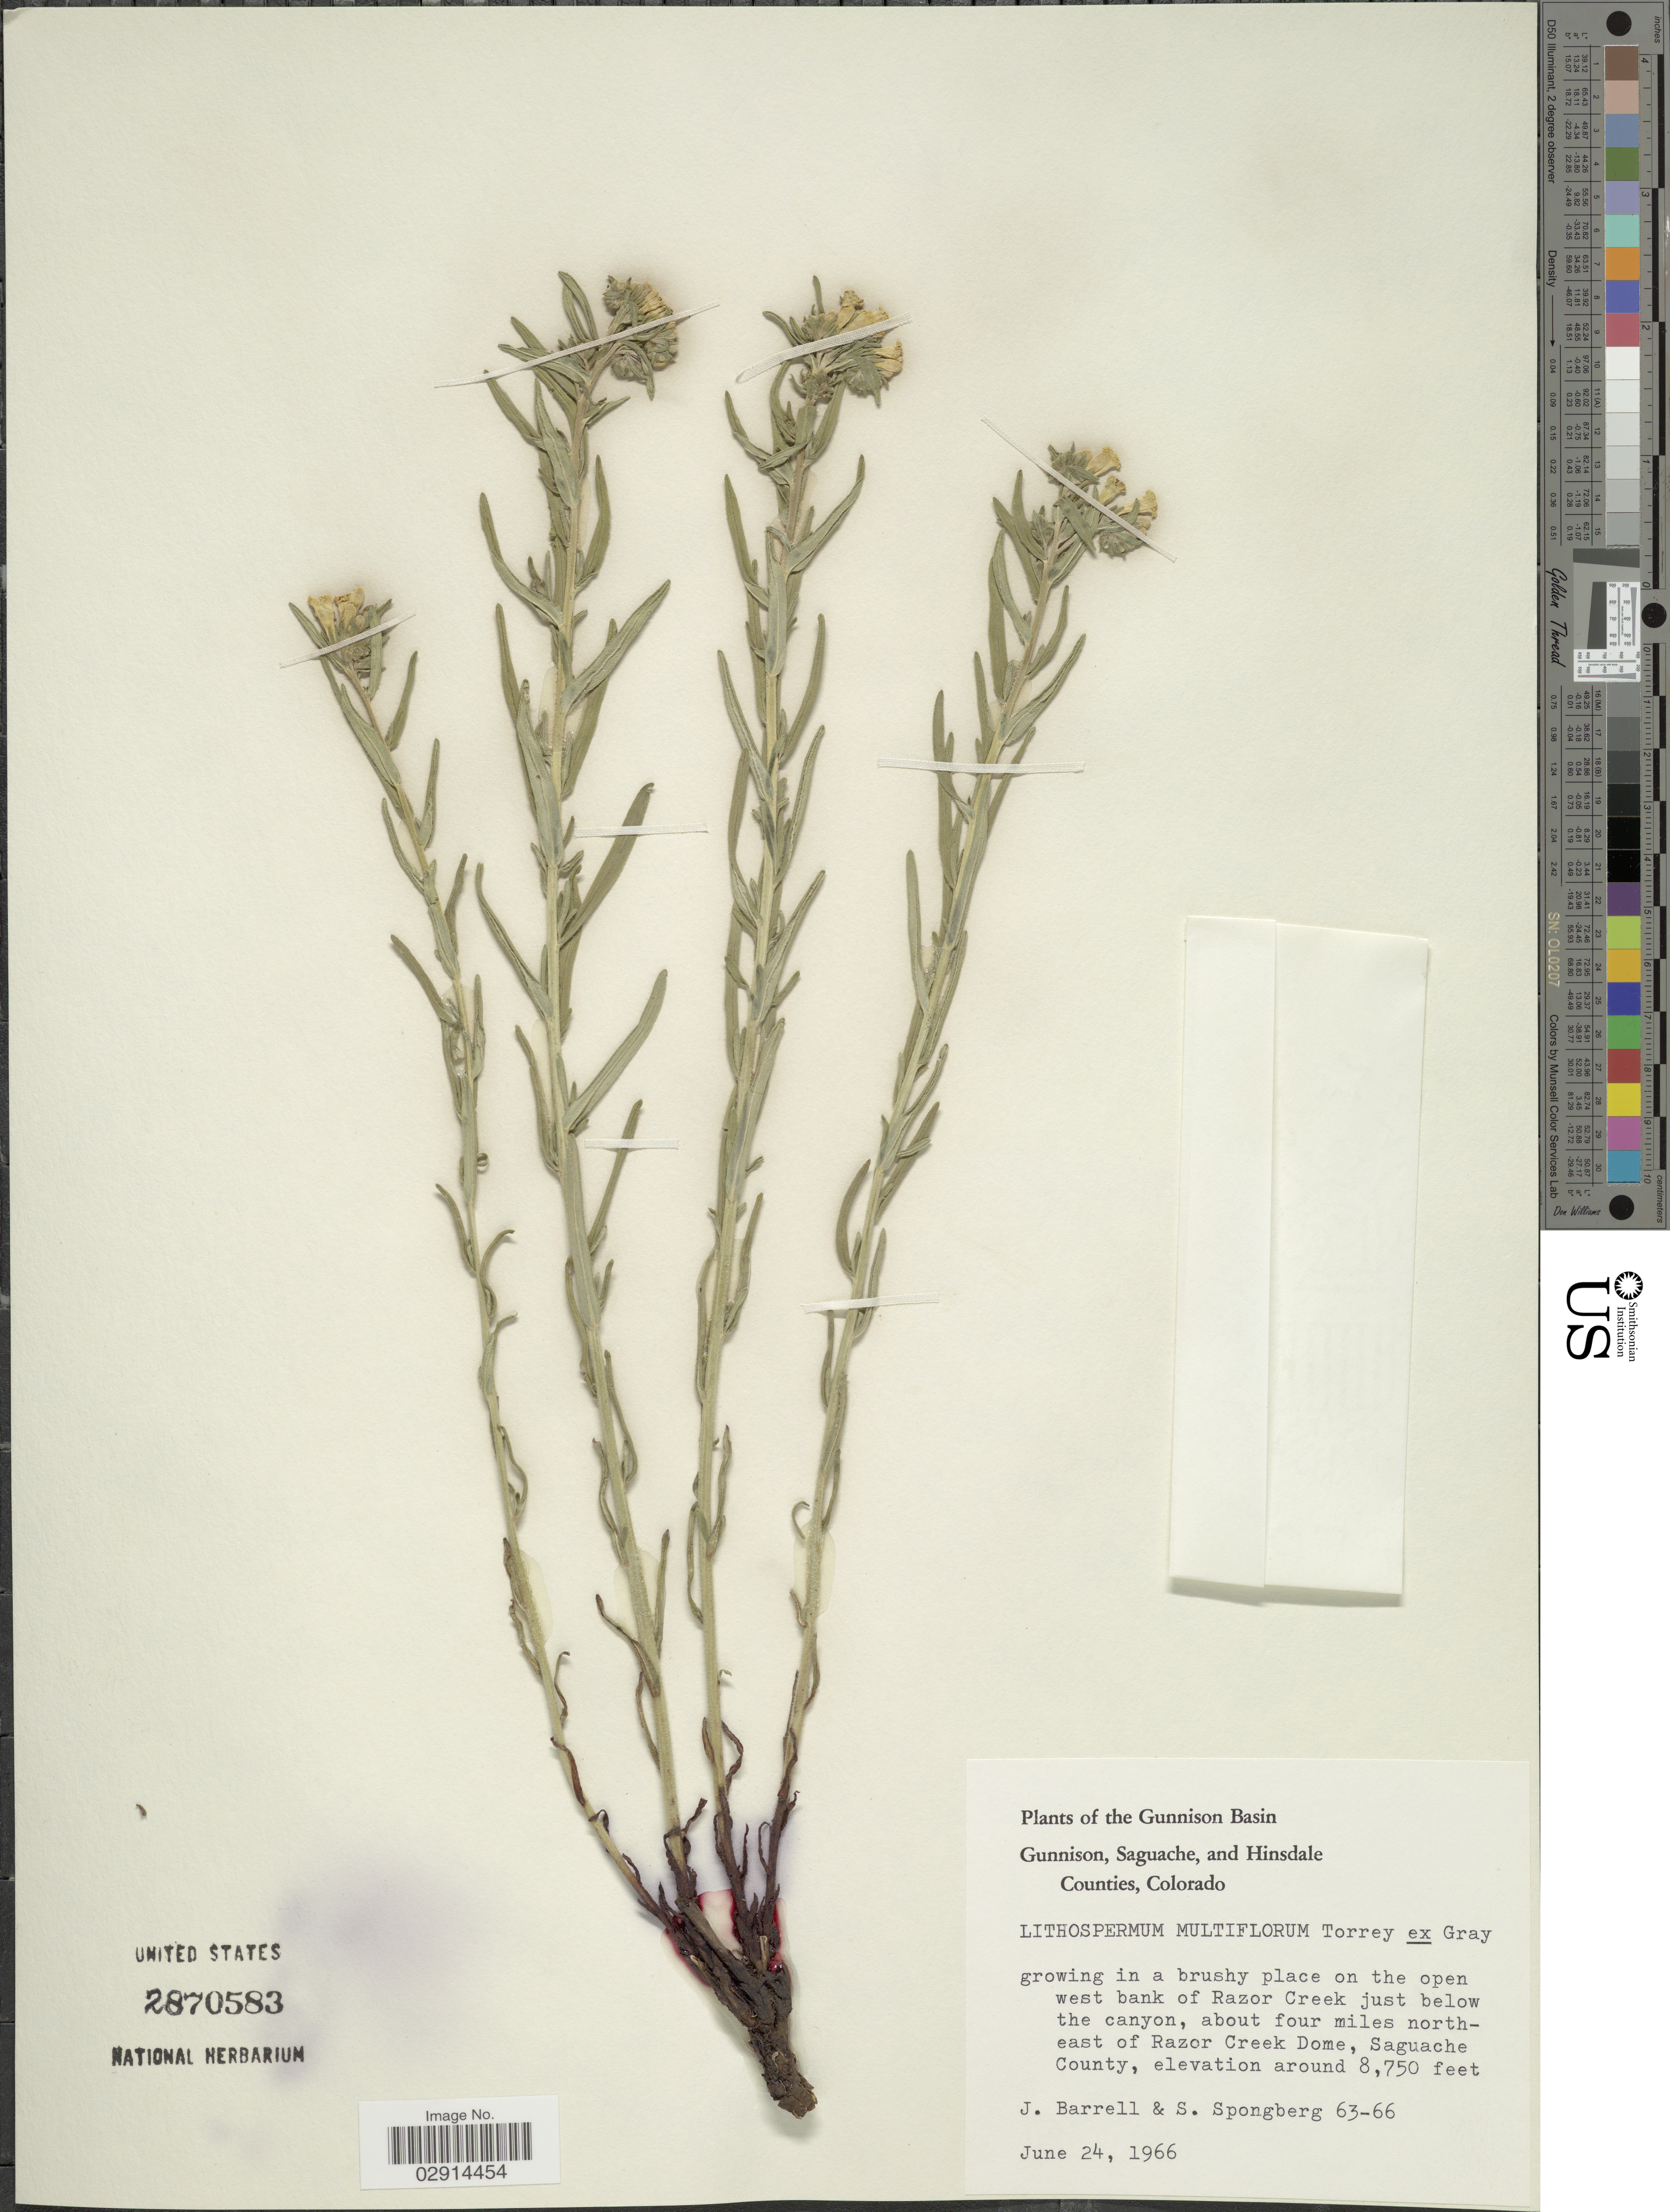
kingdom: Plantae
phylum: Tracheophyta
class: Magnoliopsida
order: Boraginales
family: Boraginaceae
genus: Lithospermum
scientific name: Lithospermum multiflorum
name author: Torr. ex A. Gray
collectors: J. Barrell & S. A.Spongberg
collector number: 63-66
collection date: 1966-06-24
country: United States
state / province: Colorado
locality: Gunnison Basin. On the open west bank of Razor Creek just below the canyon, about four miles north-east of Razor Creek Dome, Saguache County.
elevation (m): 2667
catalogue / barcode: US 2870583